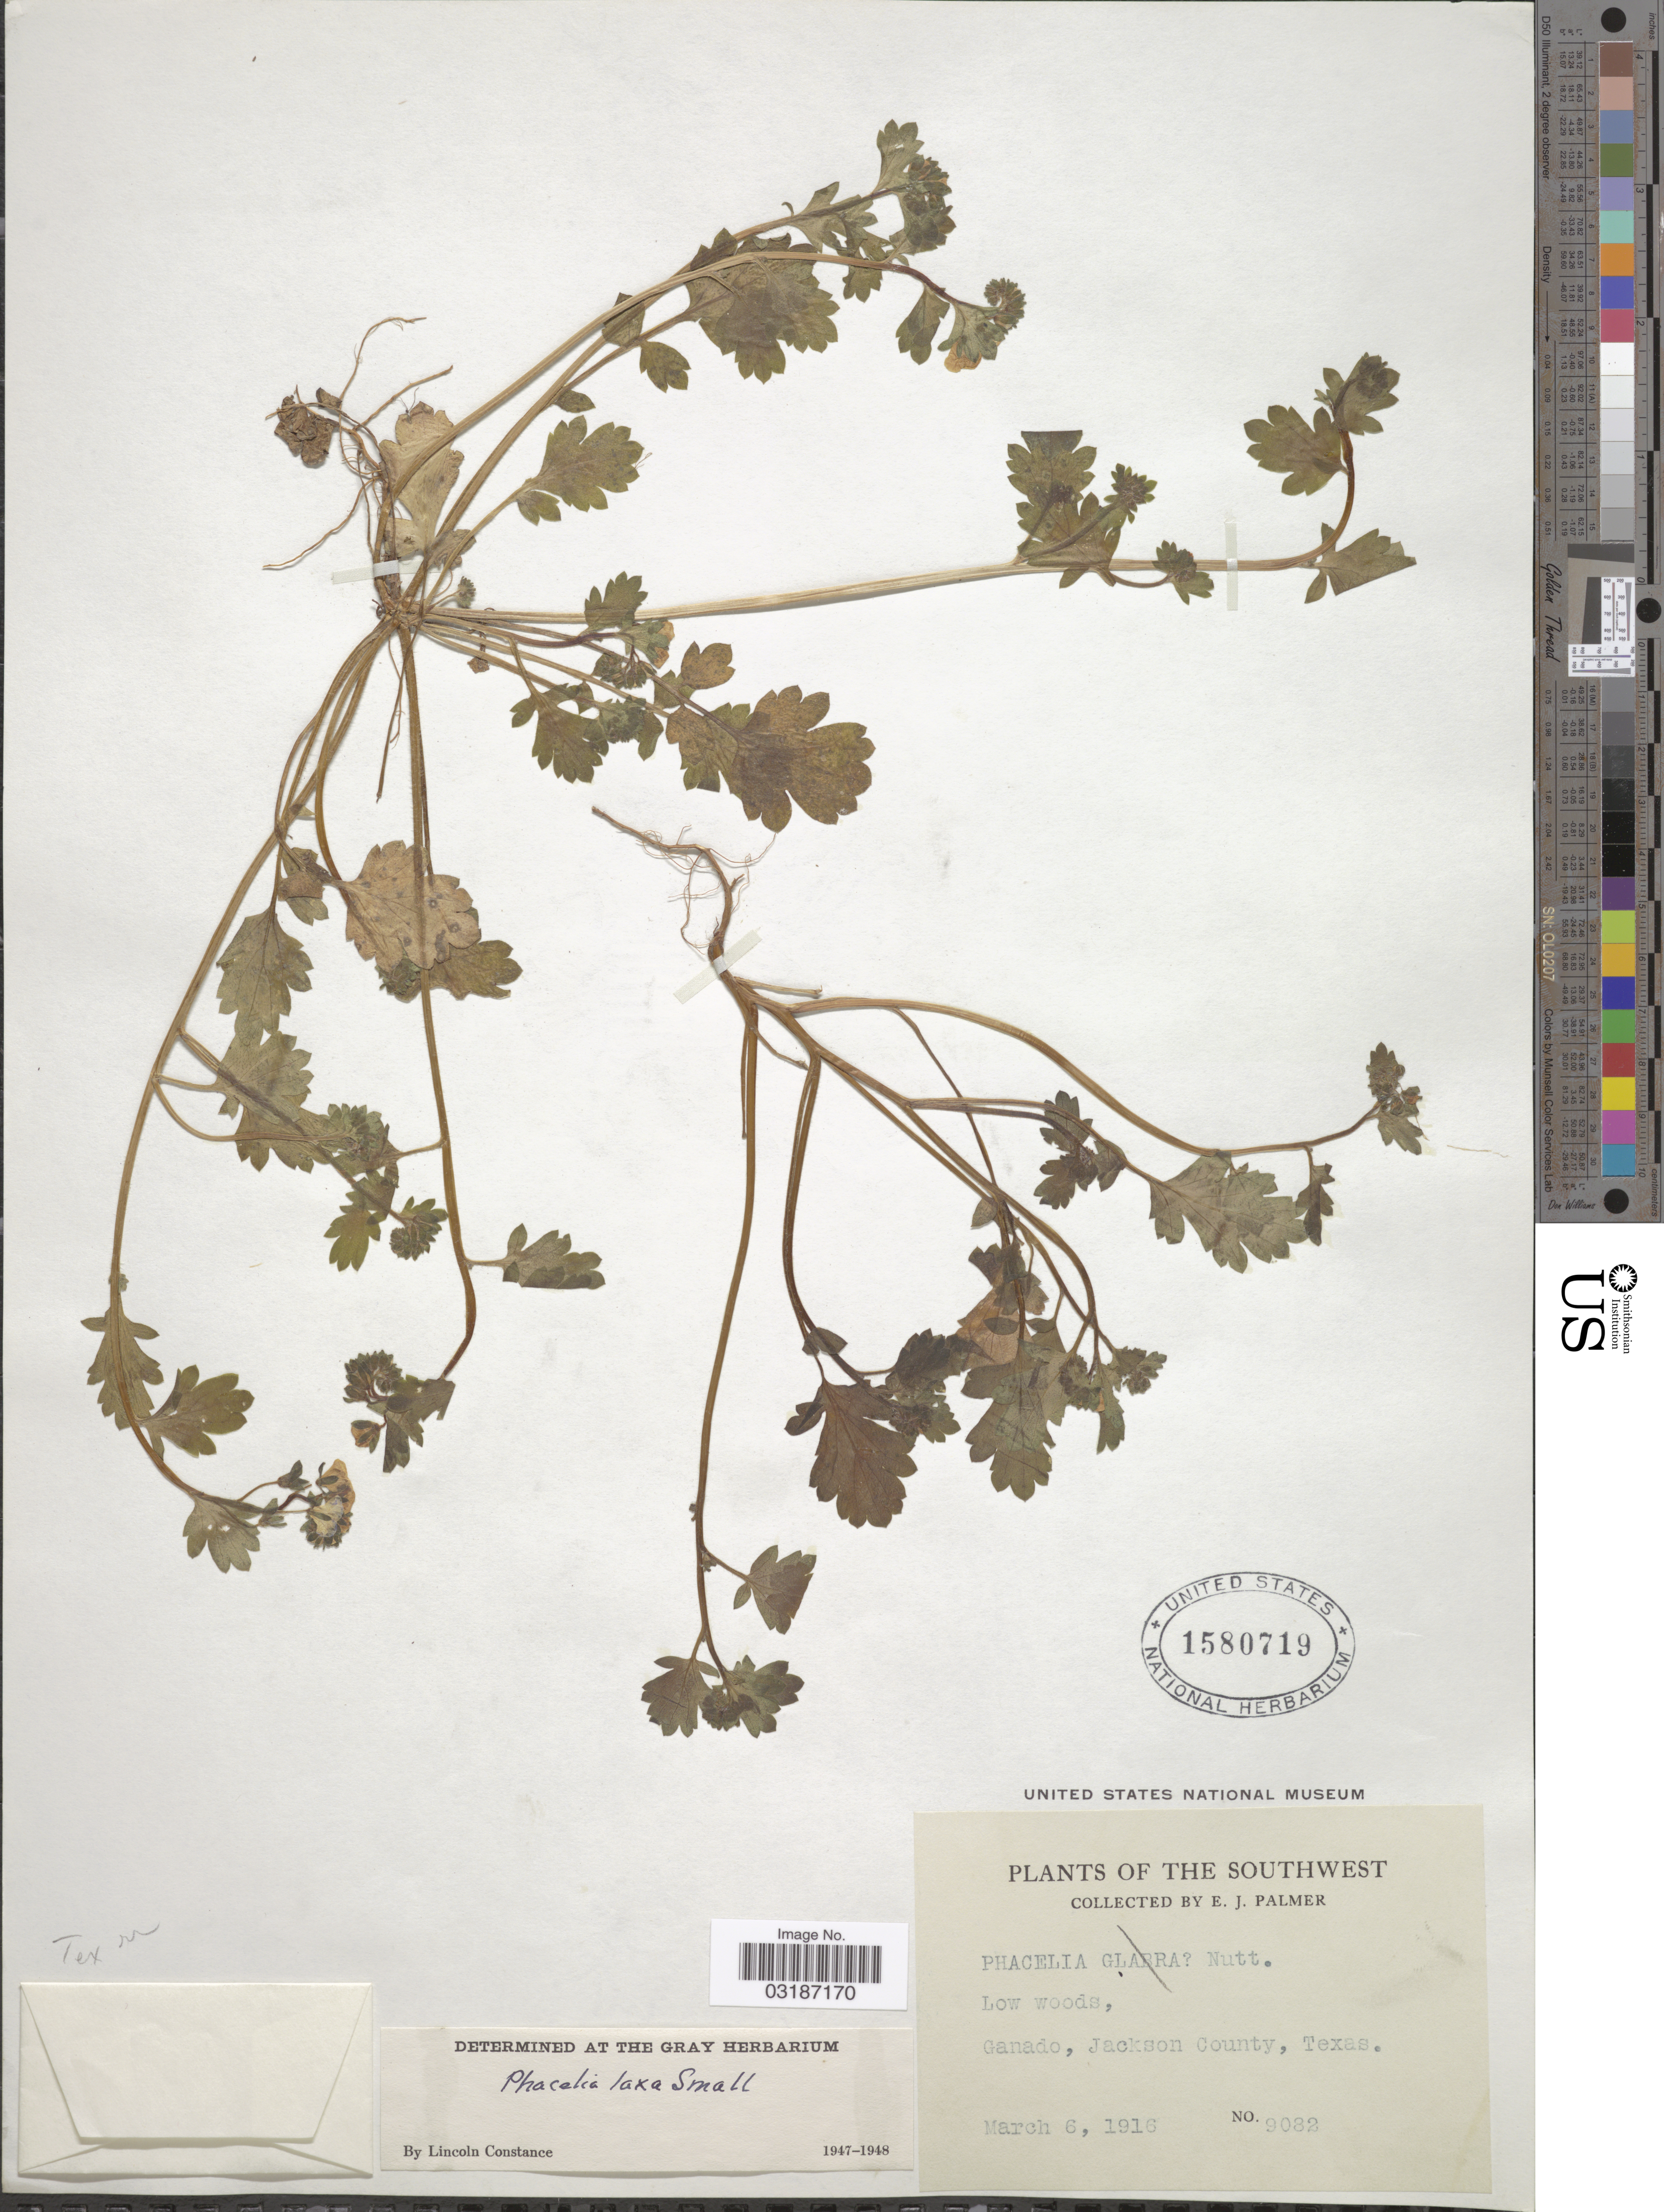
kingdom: Plantae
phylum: Tracheophyta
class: Magnoliopsida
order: Boraginales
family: Hydrophyllaceae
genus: Phacelia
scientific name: Phacelia laxa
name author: Small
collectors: E. J. Palmer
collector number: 9082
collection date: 1916-03-06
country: United States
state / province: Texas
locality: Southwest. Ganado, Jackson County.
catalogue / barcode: US 1580719